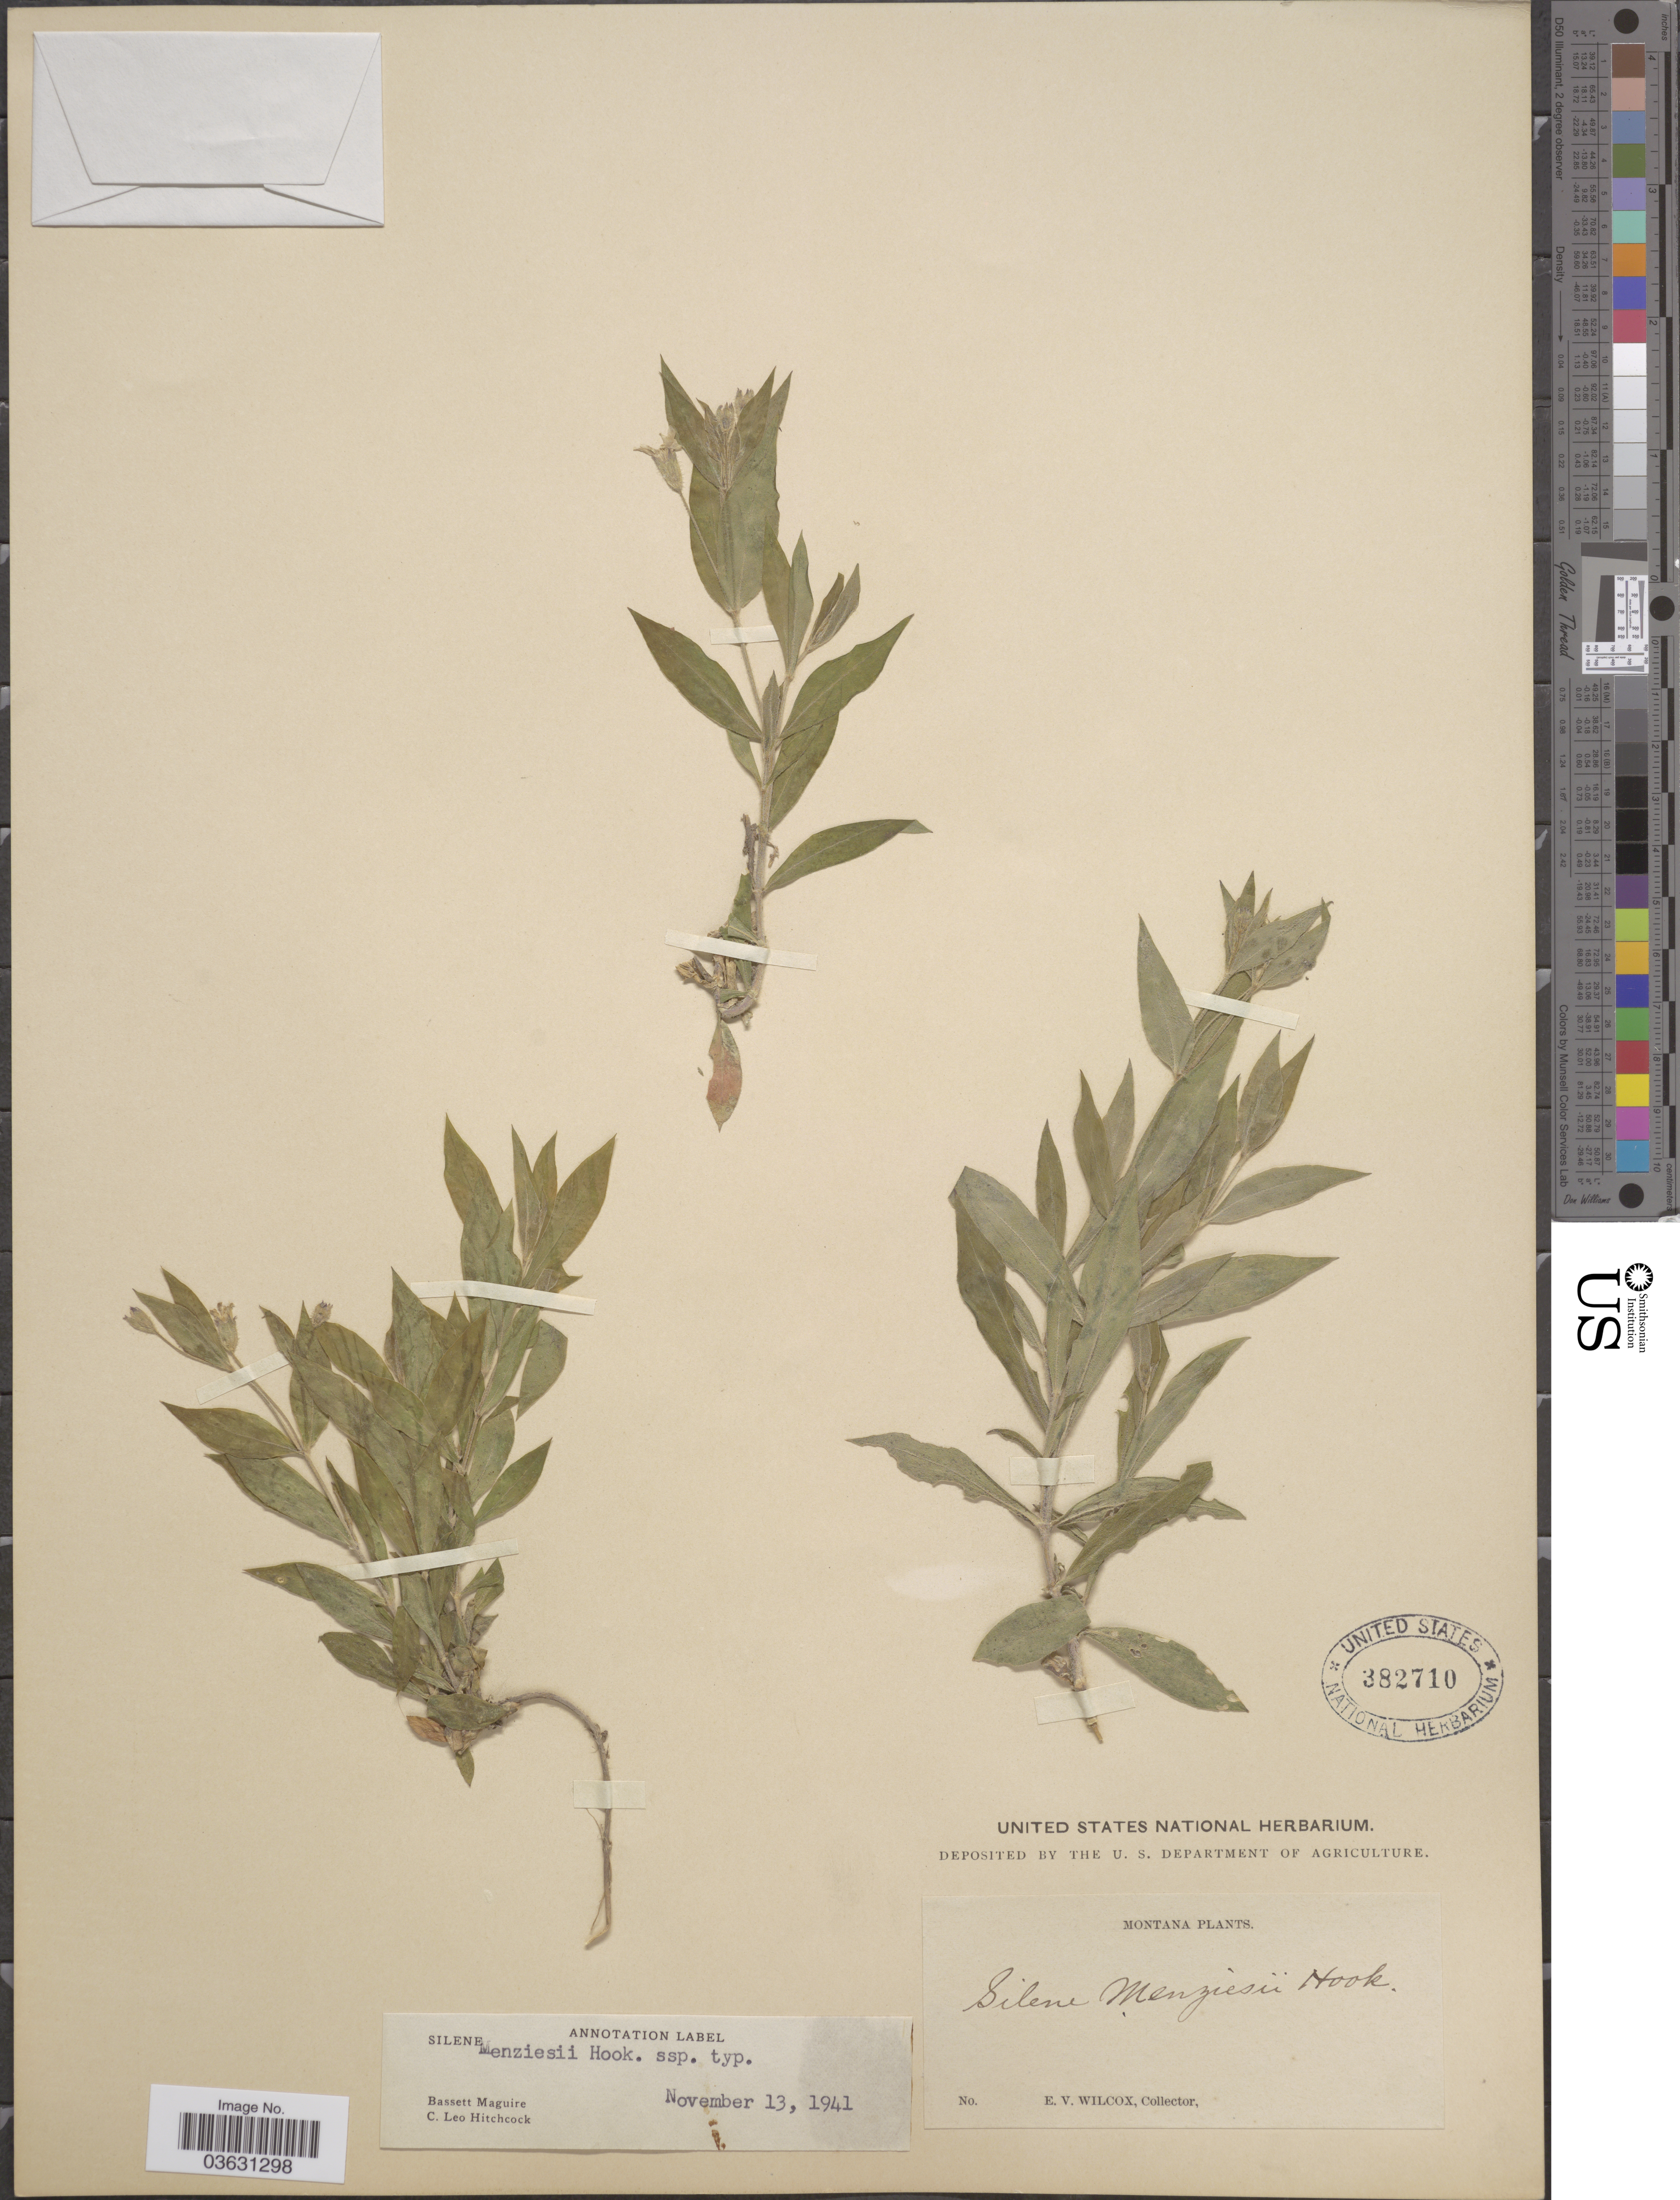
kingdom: Plantae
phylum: Tracheophyta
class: Magnoliopsida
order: Caryophyllales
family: Caryophyllaceae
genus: Silene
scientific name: Silene menziesii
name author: Hook.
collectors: E. V. Wilcox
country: United States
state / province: Montana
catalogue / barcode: US 382710